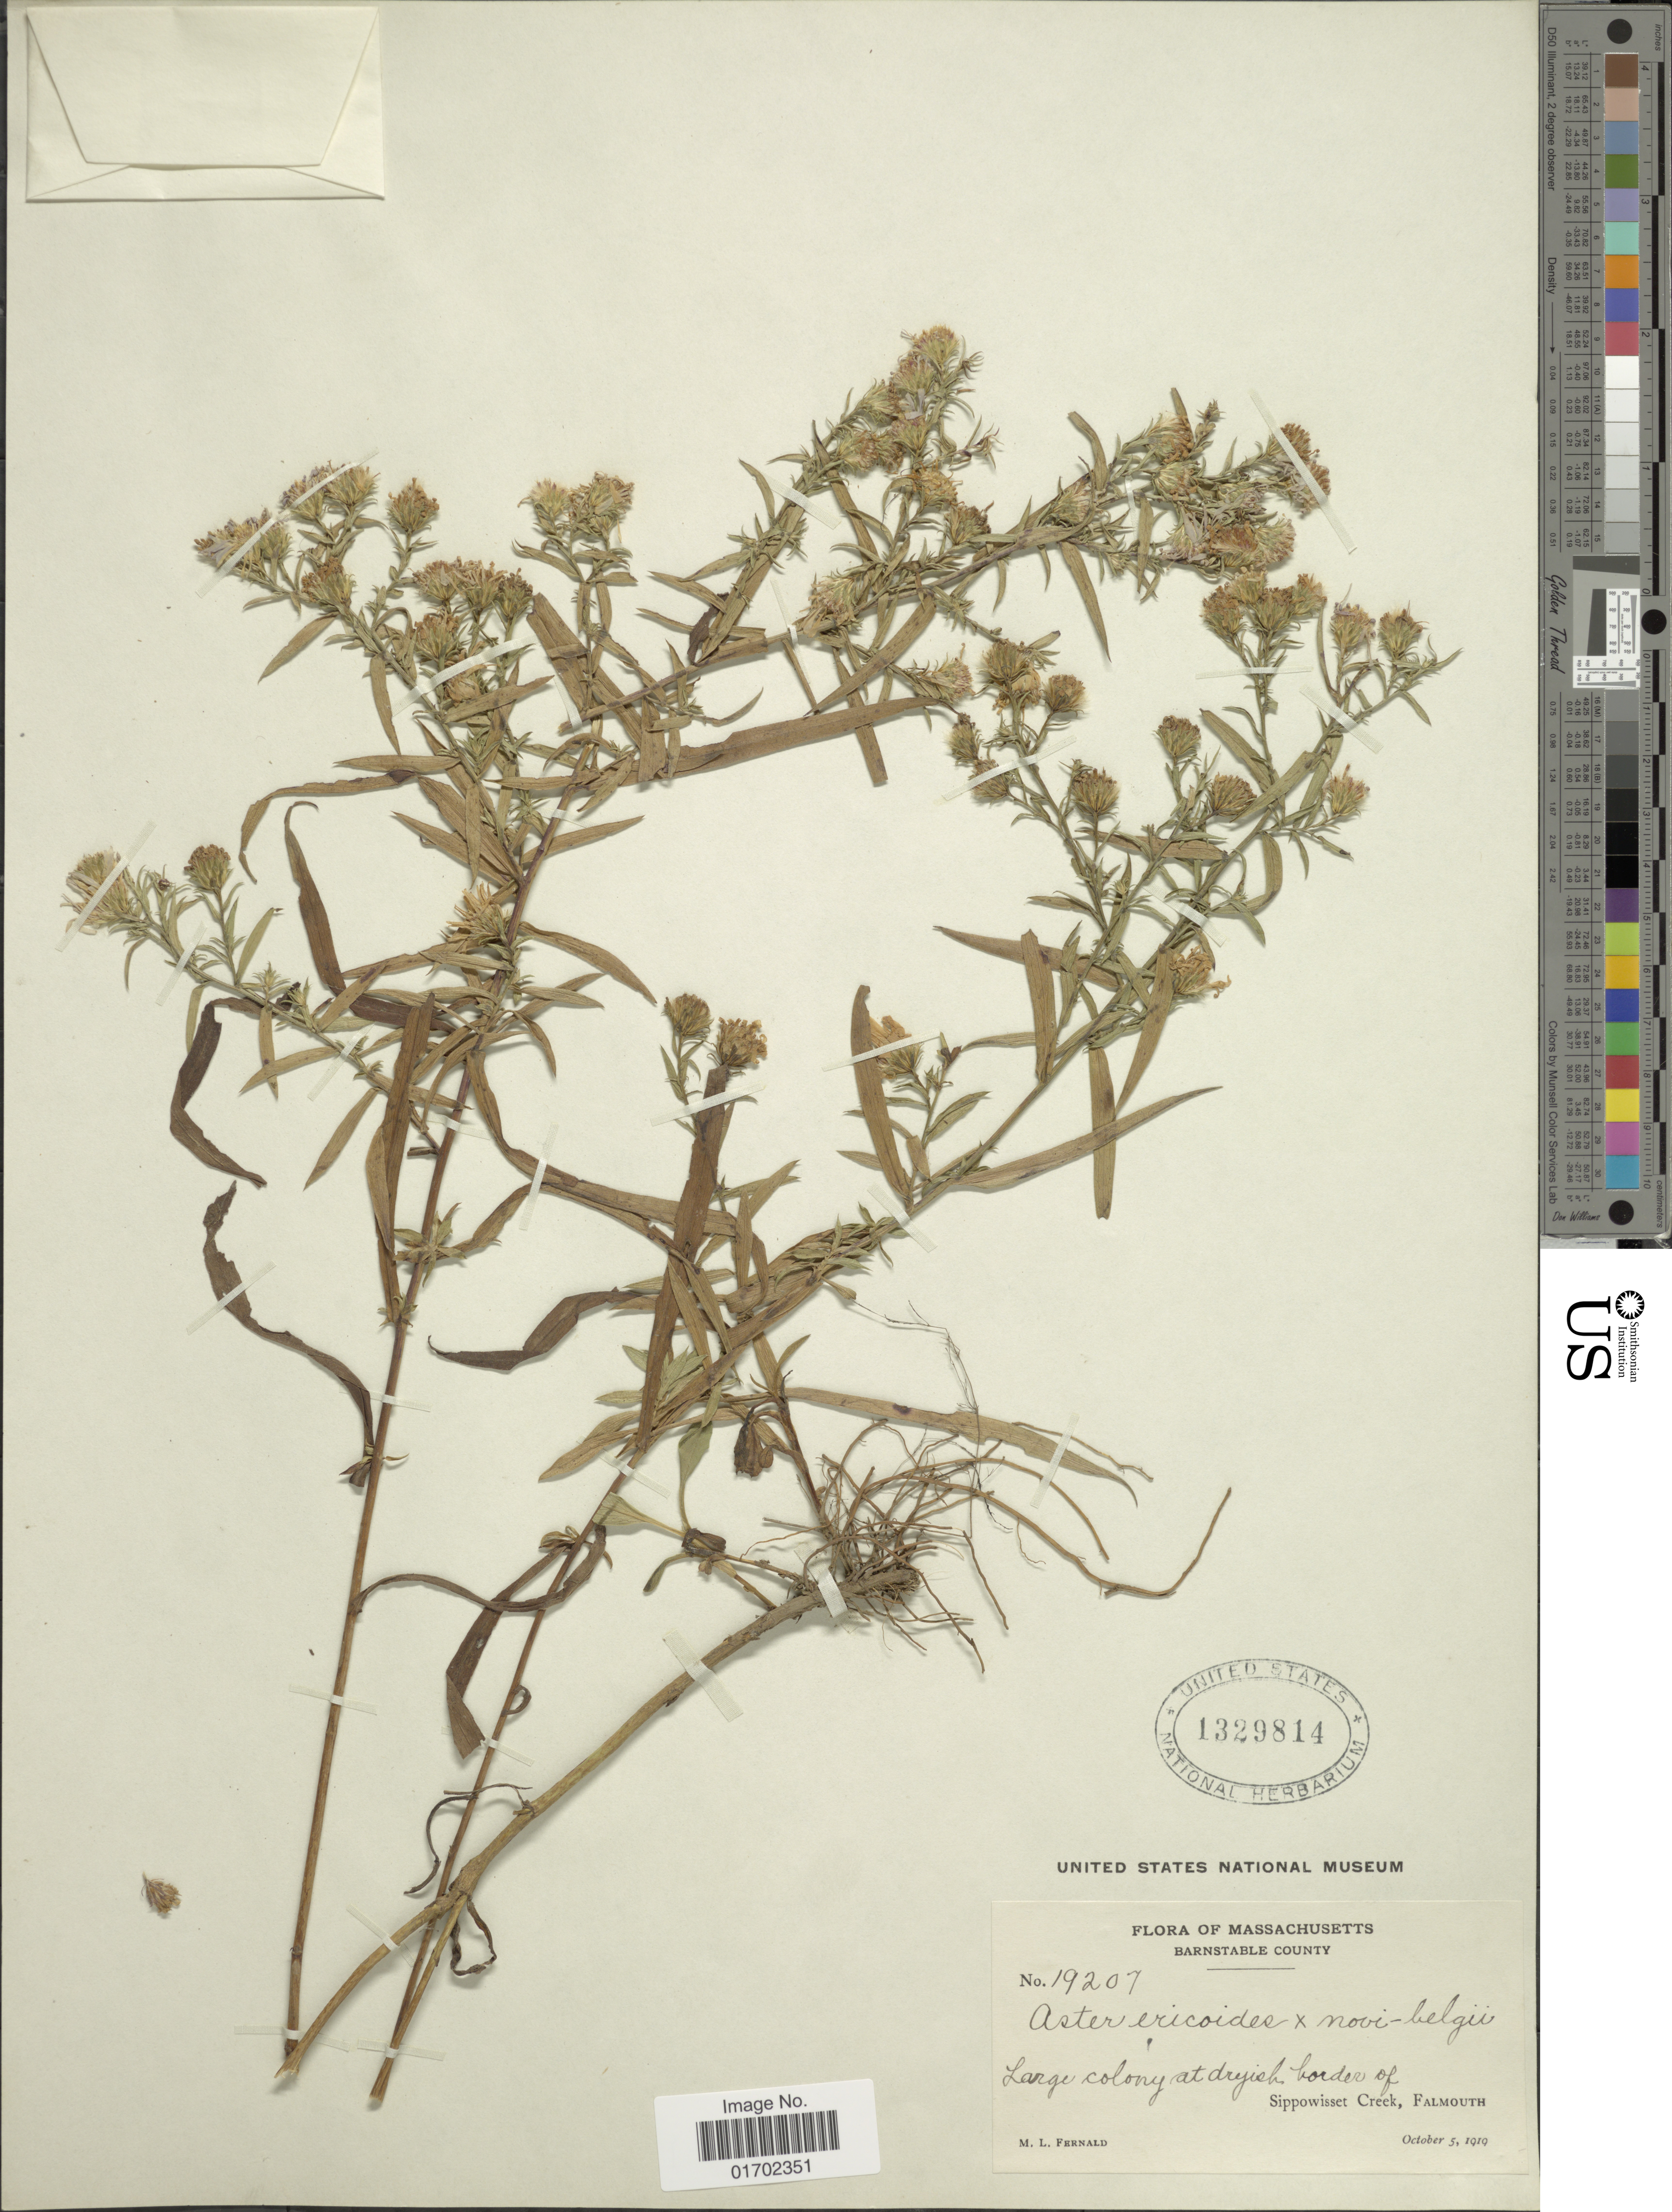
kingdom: Plantae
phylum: Tracheophyta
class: Magnoliopsida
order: Asterales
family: Asteraceae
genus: Symphyotrichum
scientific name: Symphyotrichum sp.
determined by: Strong, Mark T., (BOT), Smithsonian Institution - National Museum of Natural History (UNITED STATES)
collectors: M. L. Fernald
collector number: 19207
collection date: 1919-10-05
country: United States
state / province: Massachusetts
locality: Massachusetts. Barnstable County. Large colony at dryish border of Sippowisset Creek, Falmouth.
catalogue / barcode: US 1329814